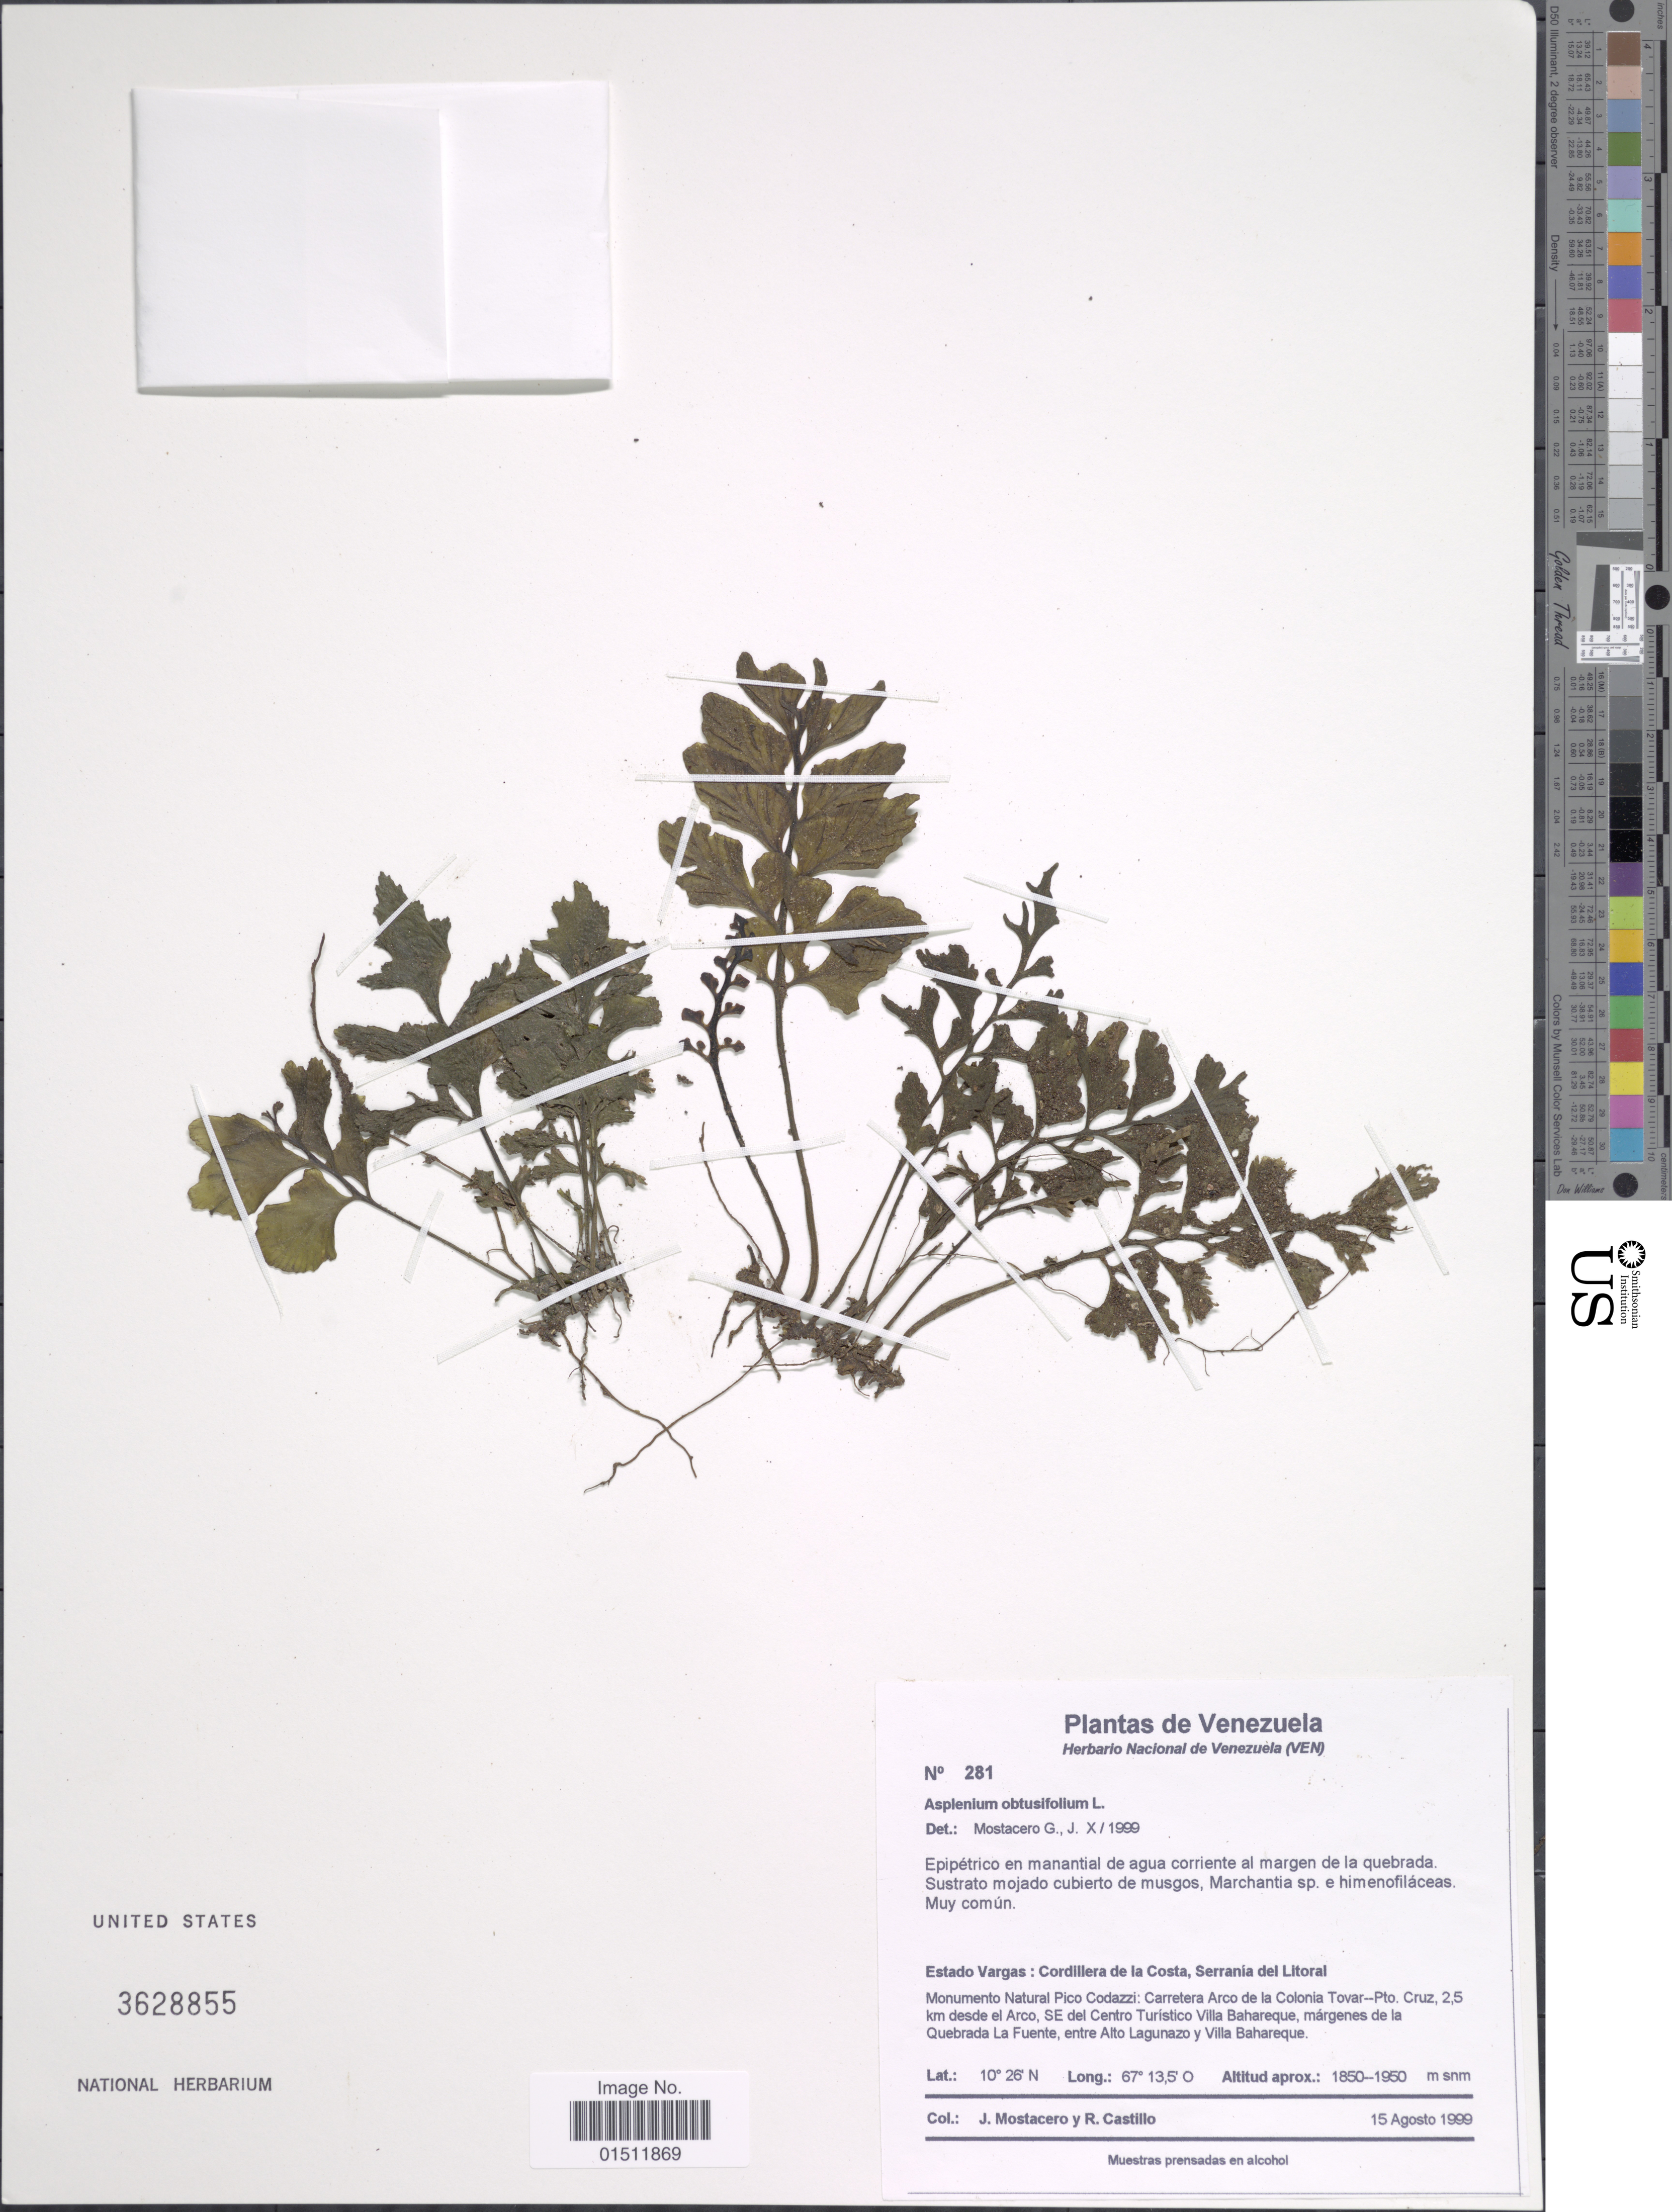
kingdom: Plantae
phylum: Tracheophyta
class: Polypodiopsida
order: Polypodiales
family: Aspleniaceae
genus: Asplenium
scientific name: Asplenium obtusifolium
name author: L.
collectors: J. Mostacero & R. Castillo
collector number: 281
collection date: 1999-08-15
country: Venezuela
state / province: Vargas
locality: Estado Vargas: Cordillera de la Costa, Serrania del Litoral, Monumento Natural Codazzi: Carretera Arco de la Colonia Tovar--Pto. Cruz, 2.5 km desde el Arco, SE del Centro Turistico Villa Bahareque, margenes de la Quebrada La Fuente, entre Alto Lagunazo y Villa Bahareque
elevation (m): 1850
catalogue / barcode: US 3628855